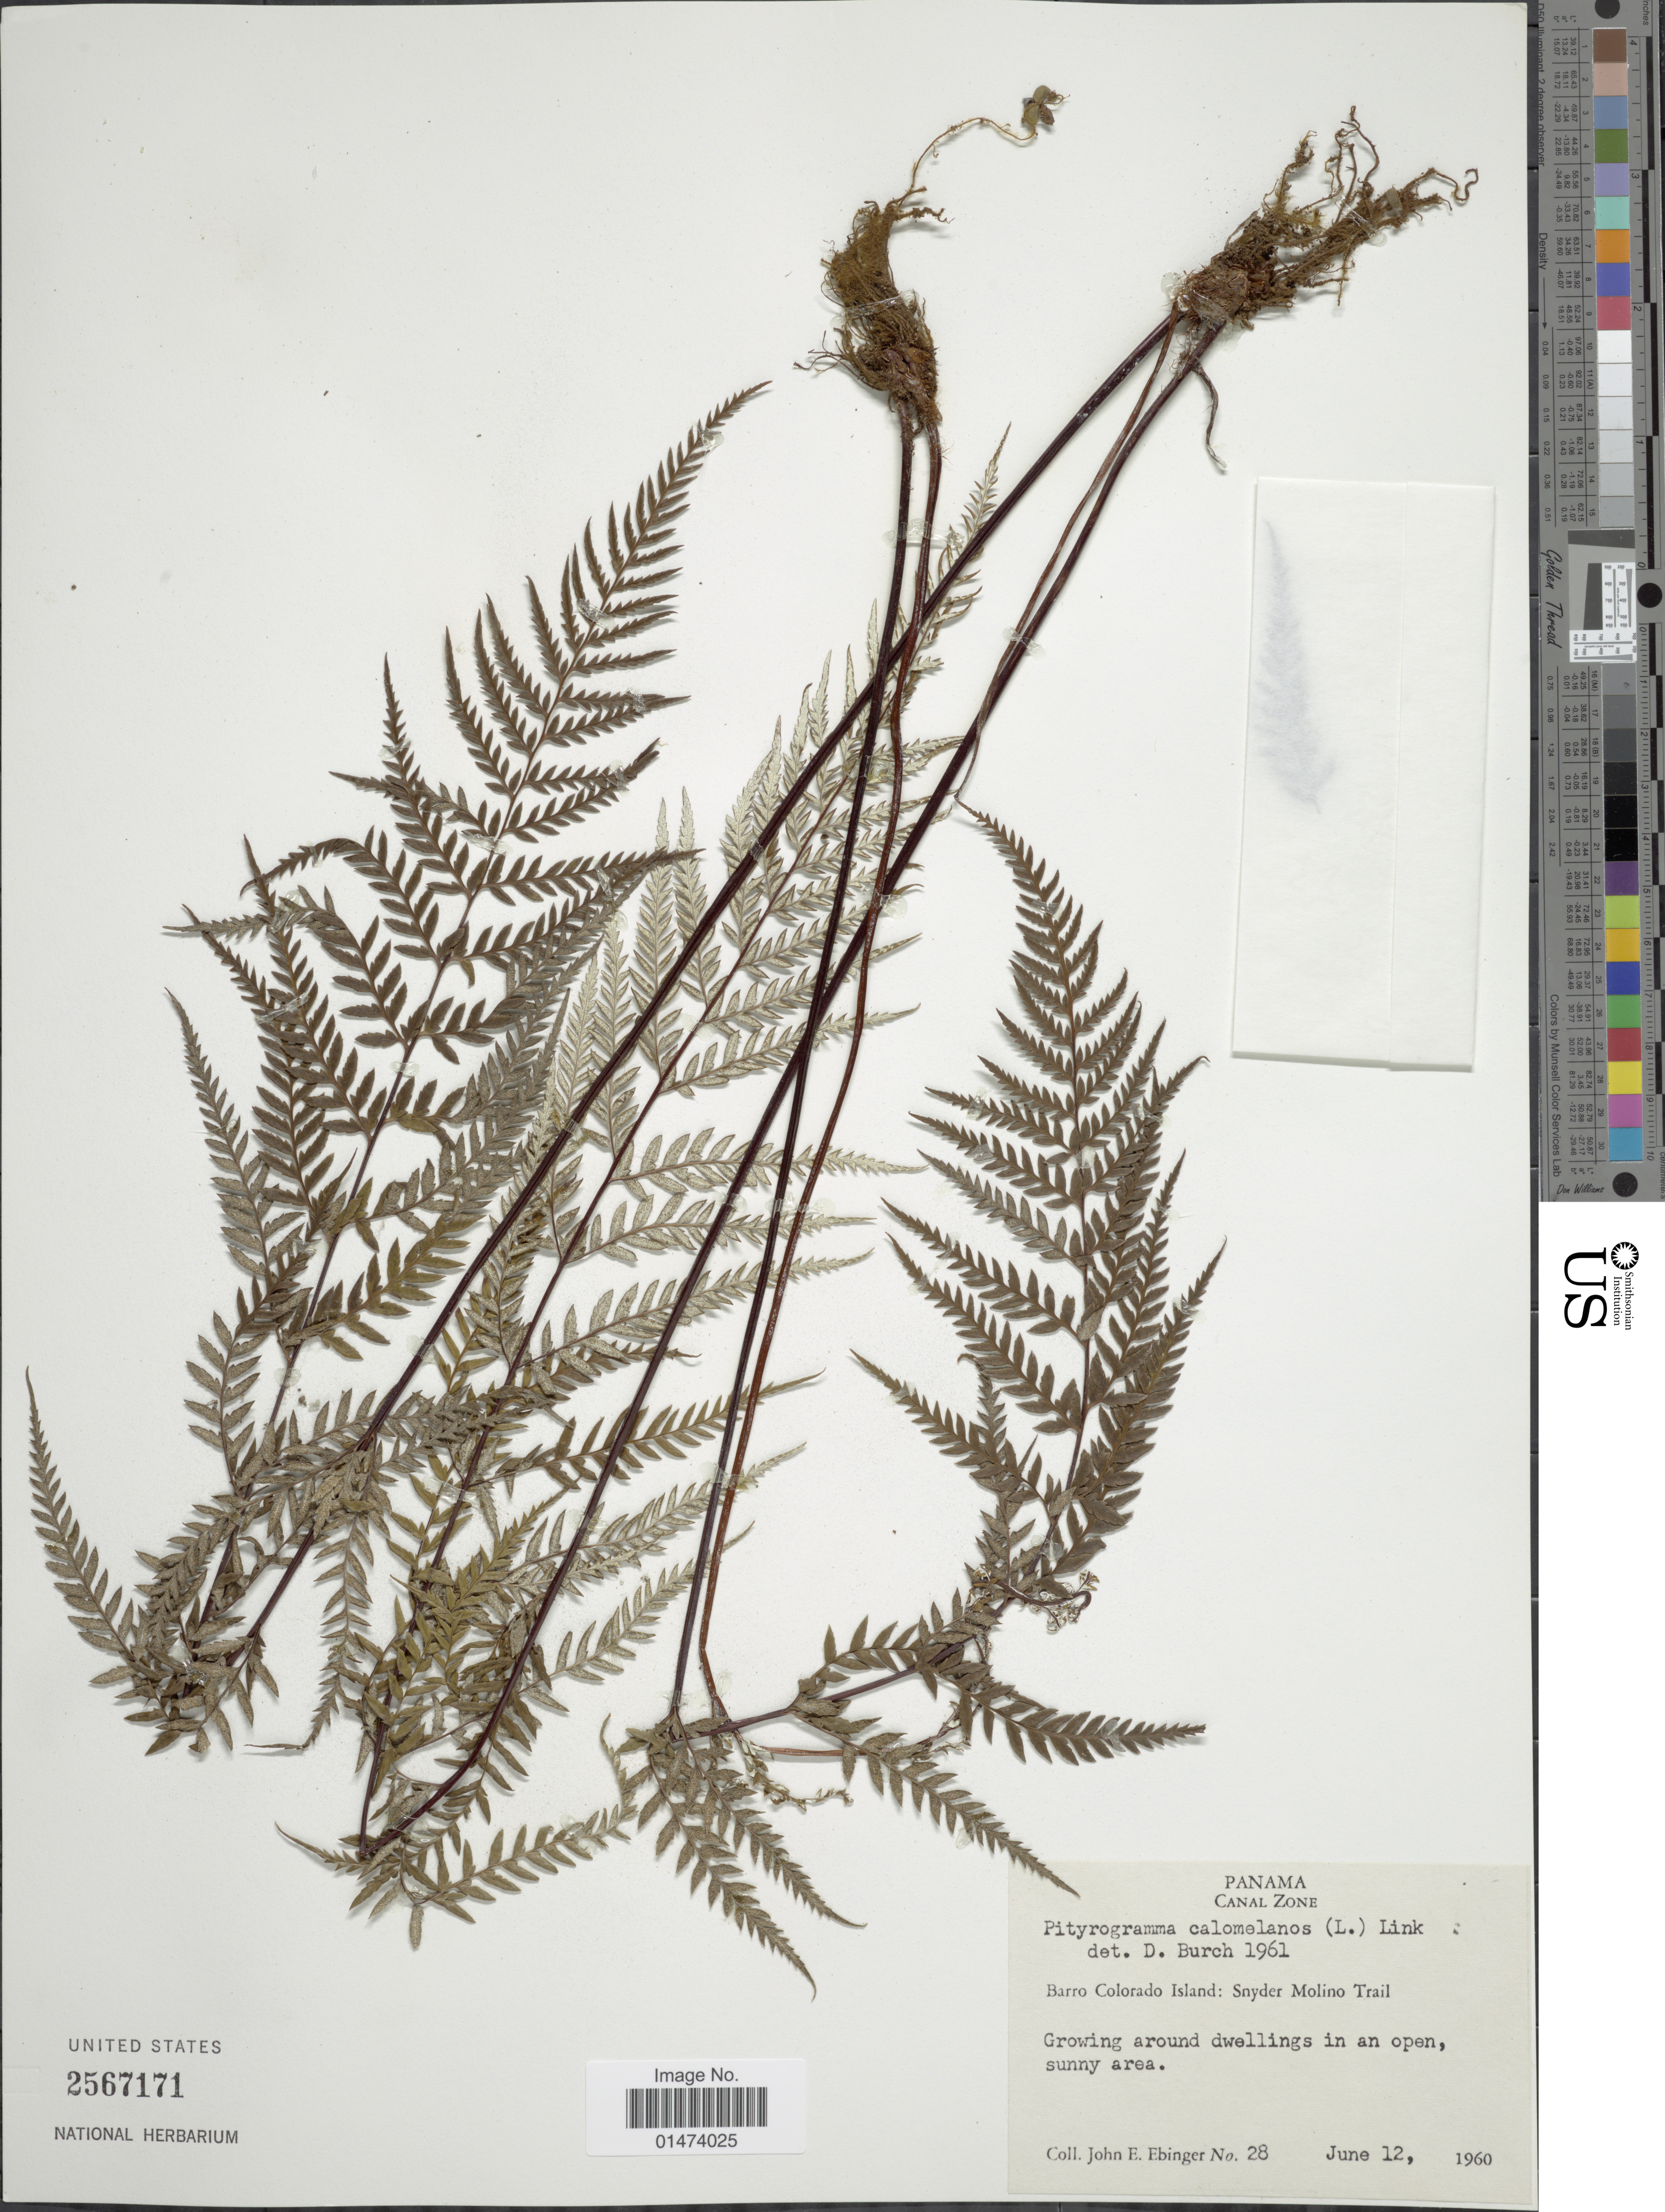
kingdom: Plantae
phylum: Tracheophyta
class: Polypodiopsida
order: Polypodiales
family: Pteridaceae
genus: Pityrogramma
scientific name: Pityrogramma calomelanos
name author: (L.) Link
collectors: J. Ebinger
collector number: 28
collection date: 1960-06-12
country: Panama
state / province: Panamá Oeste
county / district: Canal Zone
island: Barro Colorado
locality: Barro Colorado Island: Snyder Molino Trail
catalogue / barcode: US 2567171